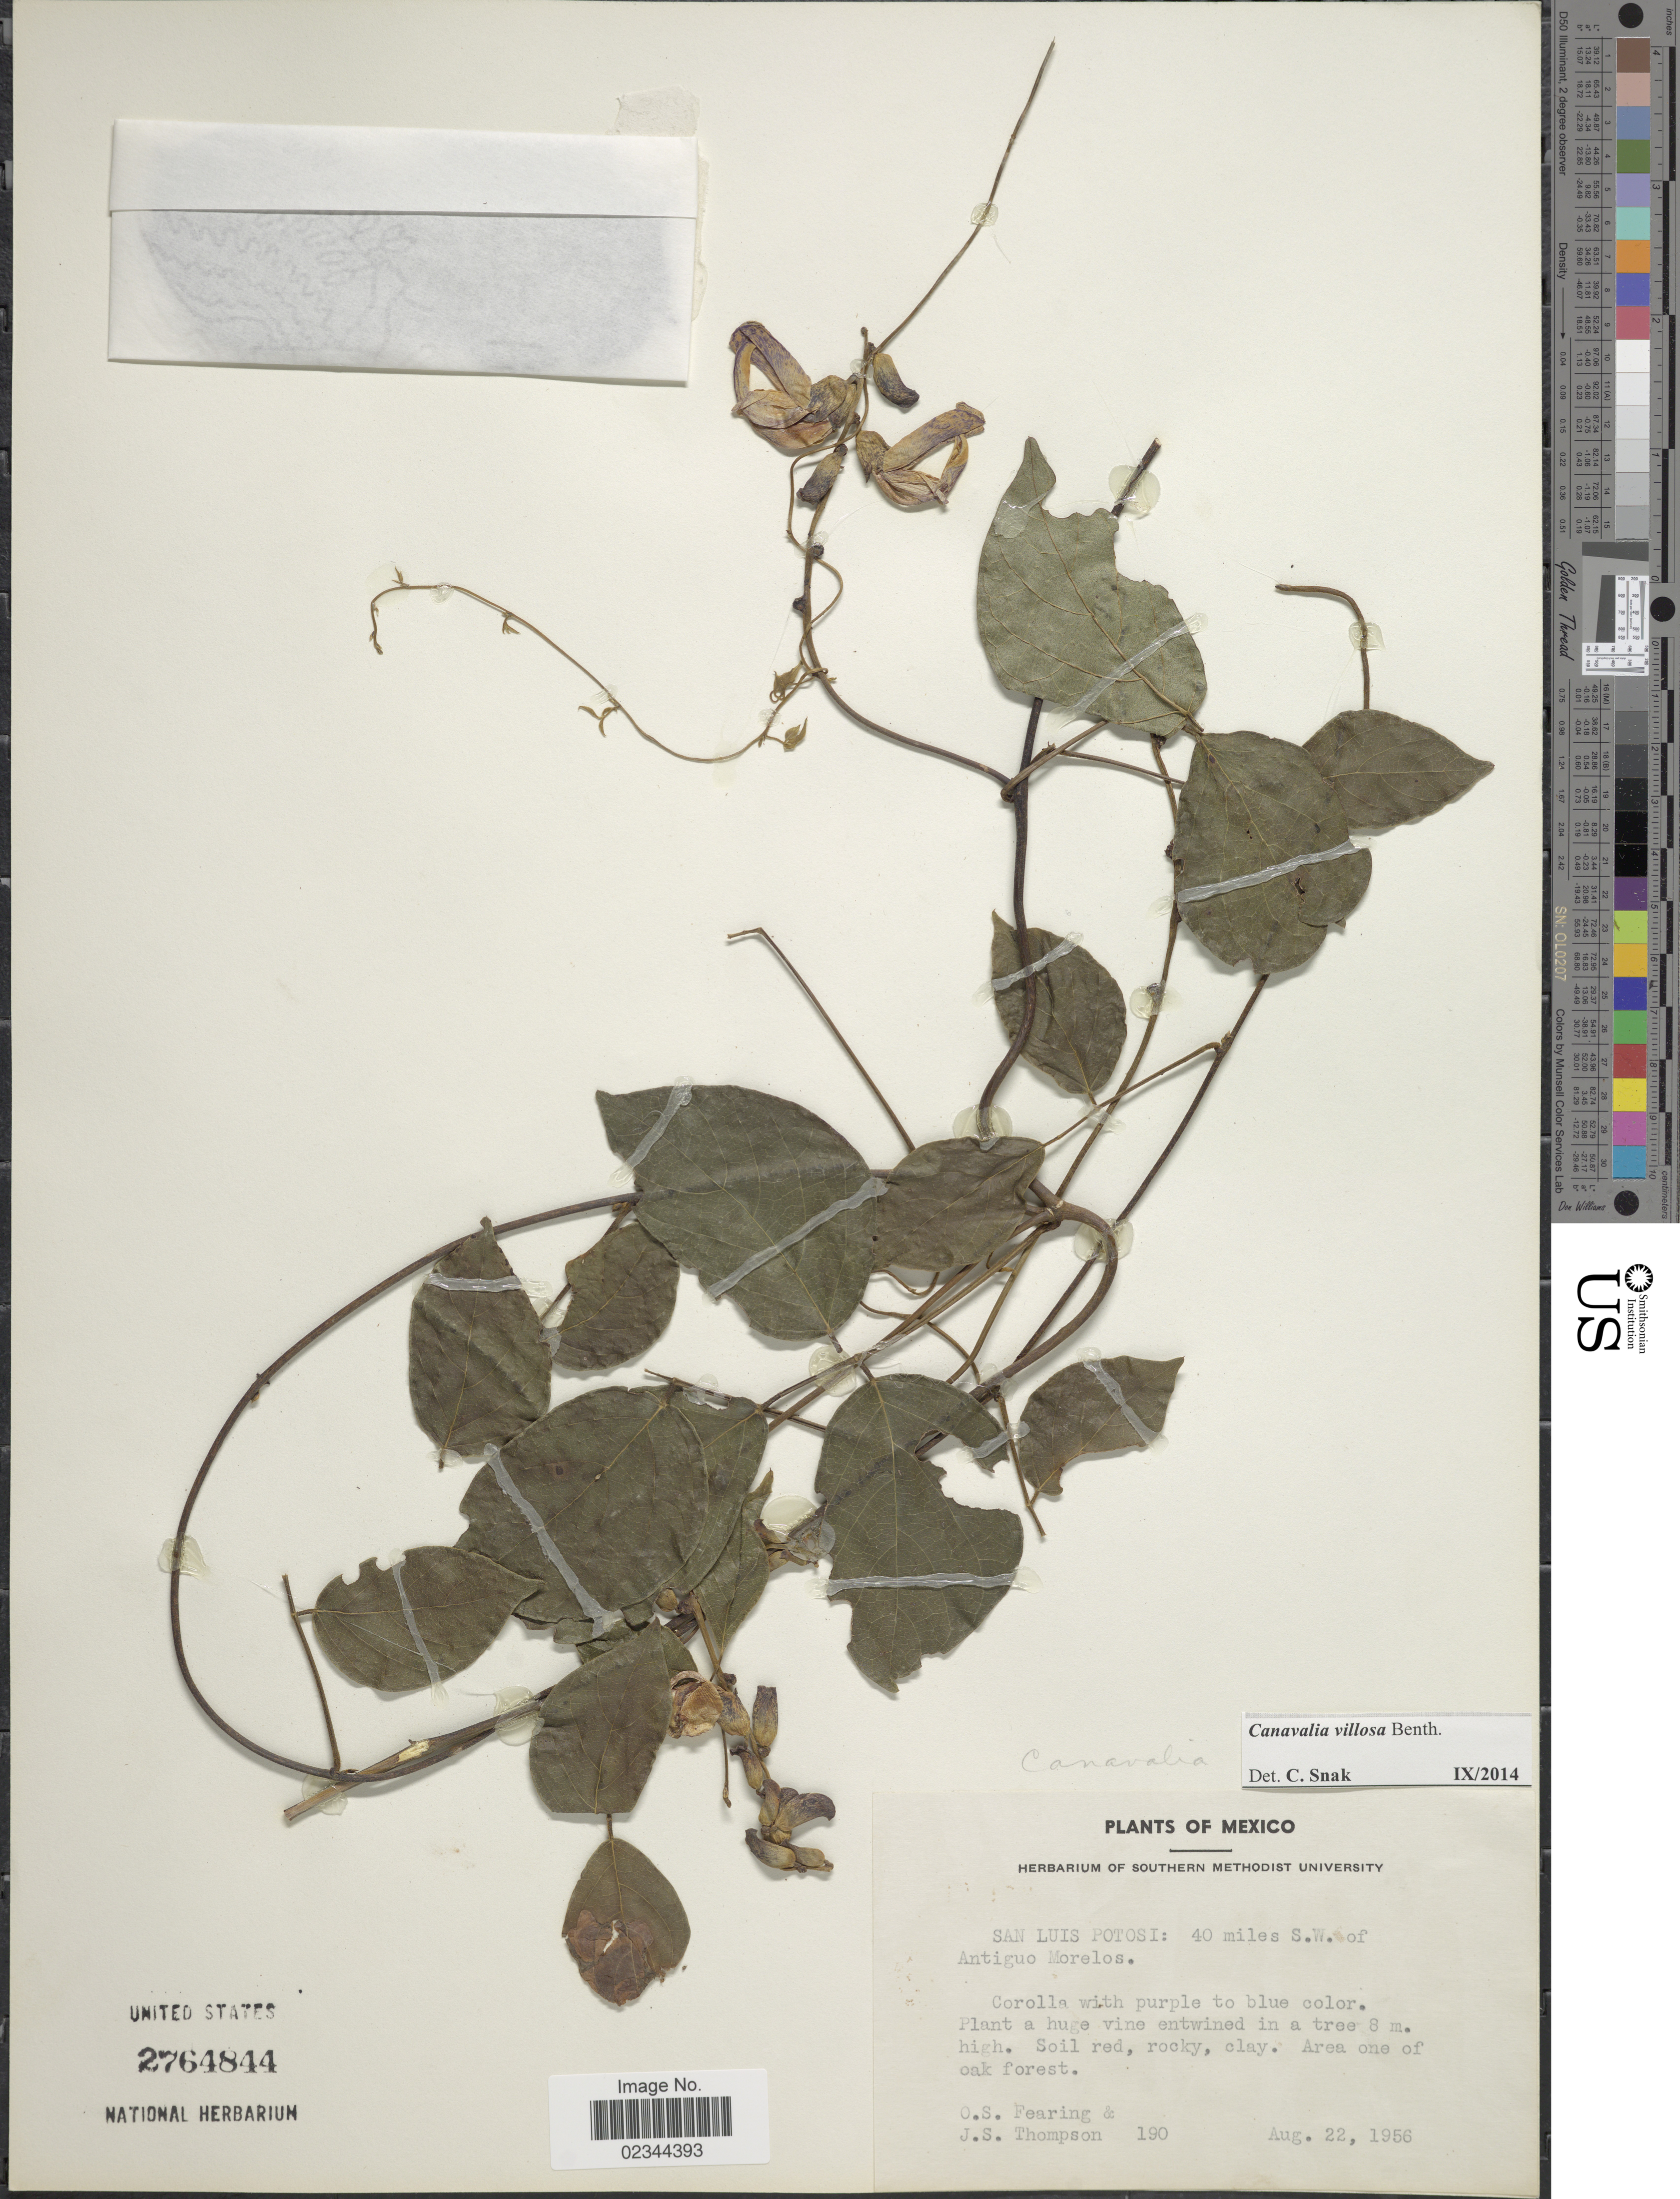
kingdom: Plantae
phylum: Tracheophyta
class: Magnoliopsida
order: Fabales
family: Fabaceae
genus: Canavalia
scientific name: Canavalia villosa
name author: Benth.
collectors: O. S. Fearing & J. S. Thompson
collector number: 190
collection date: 1956-08-22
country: Mexico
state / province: San Luis Potosí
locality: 40 miles S.W. of Antiguo Morelos.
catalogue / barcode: US 2764844